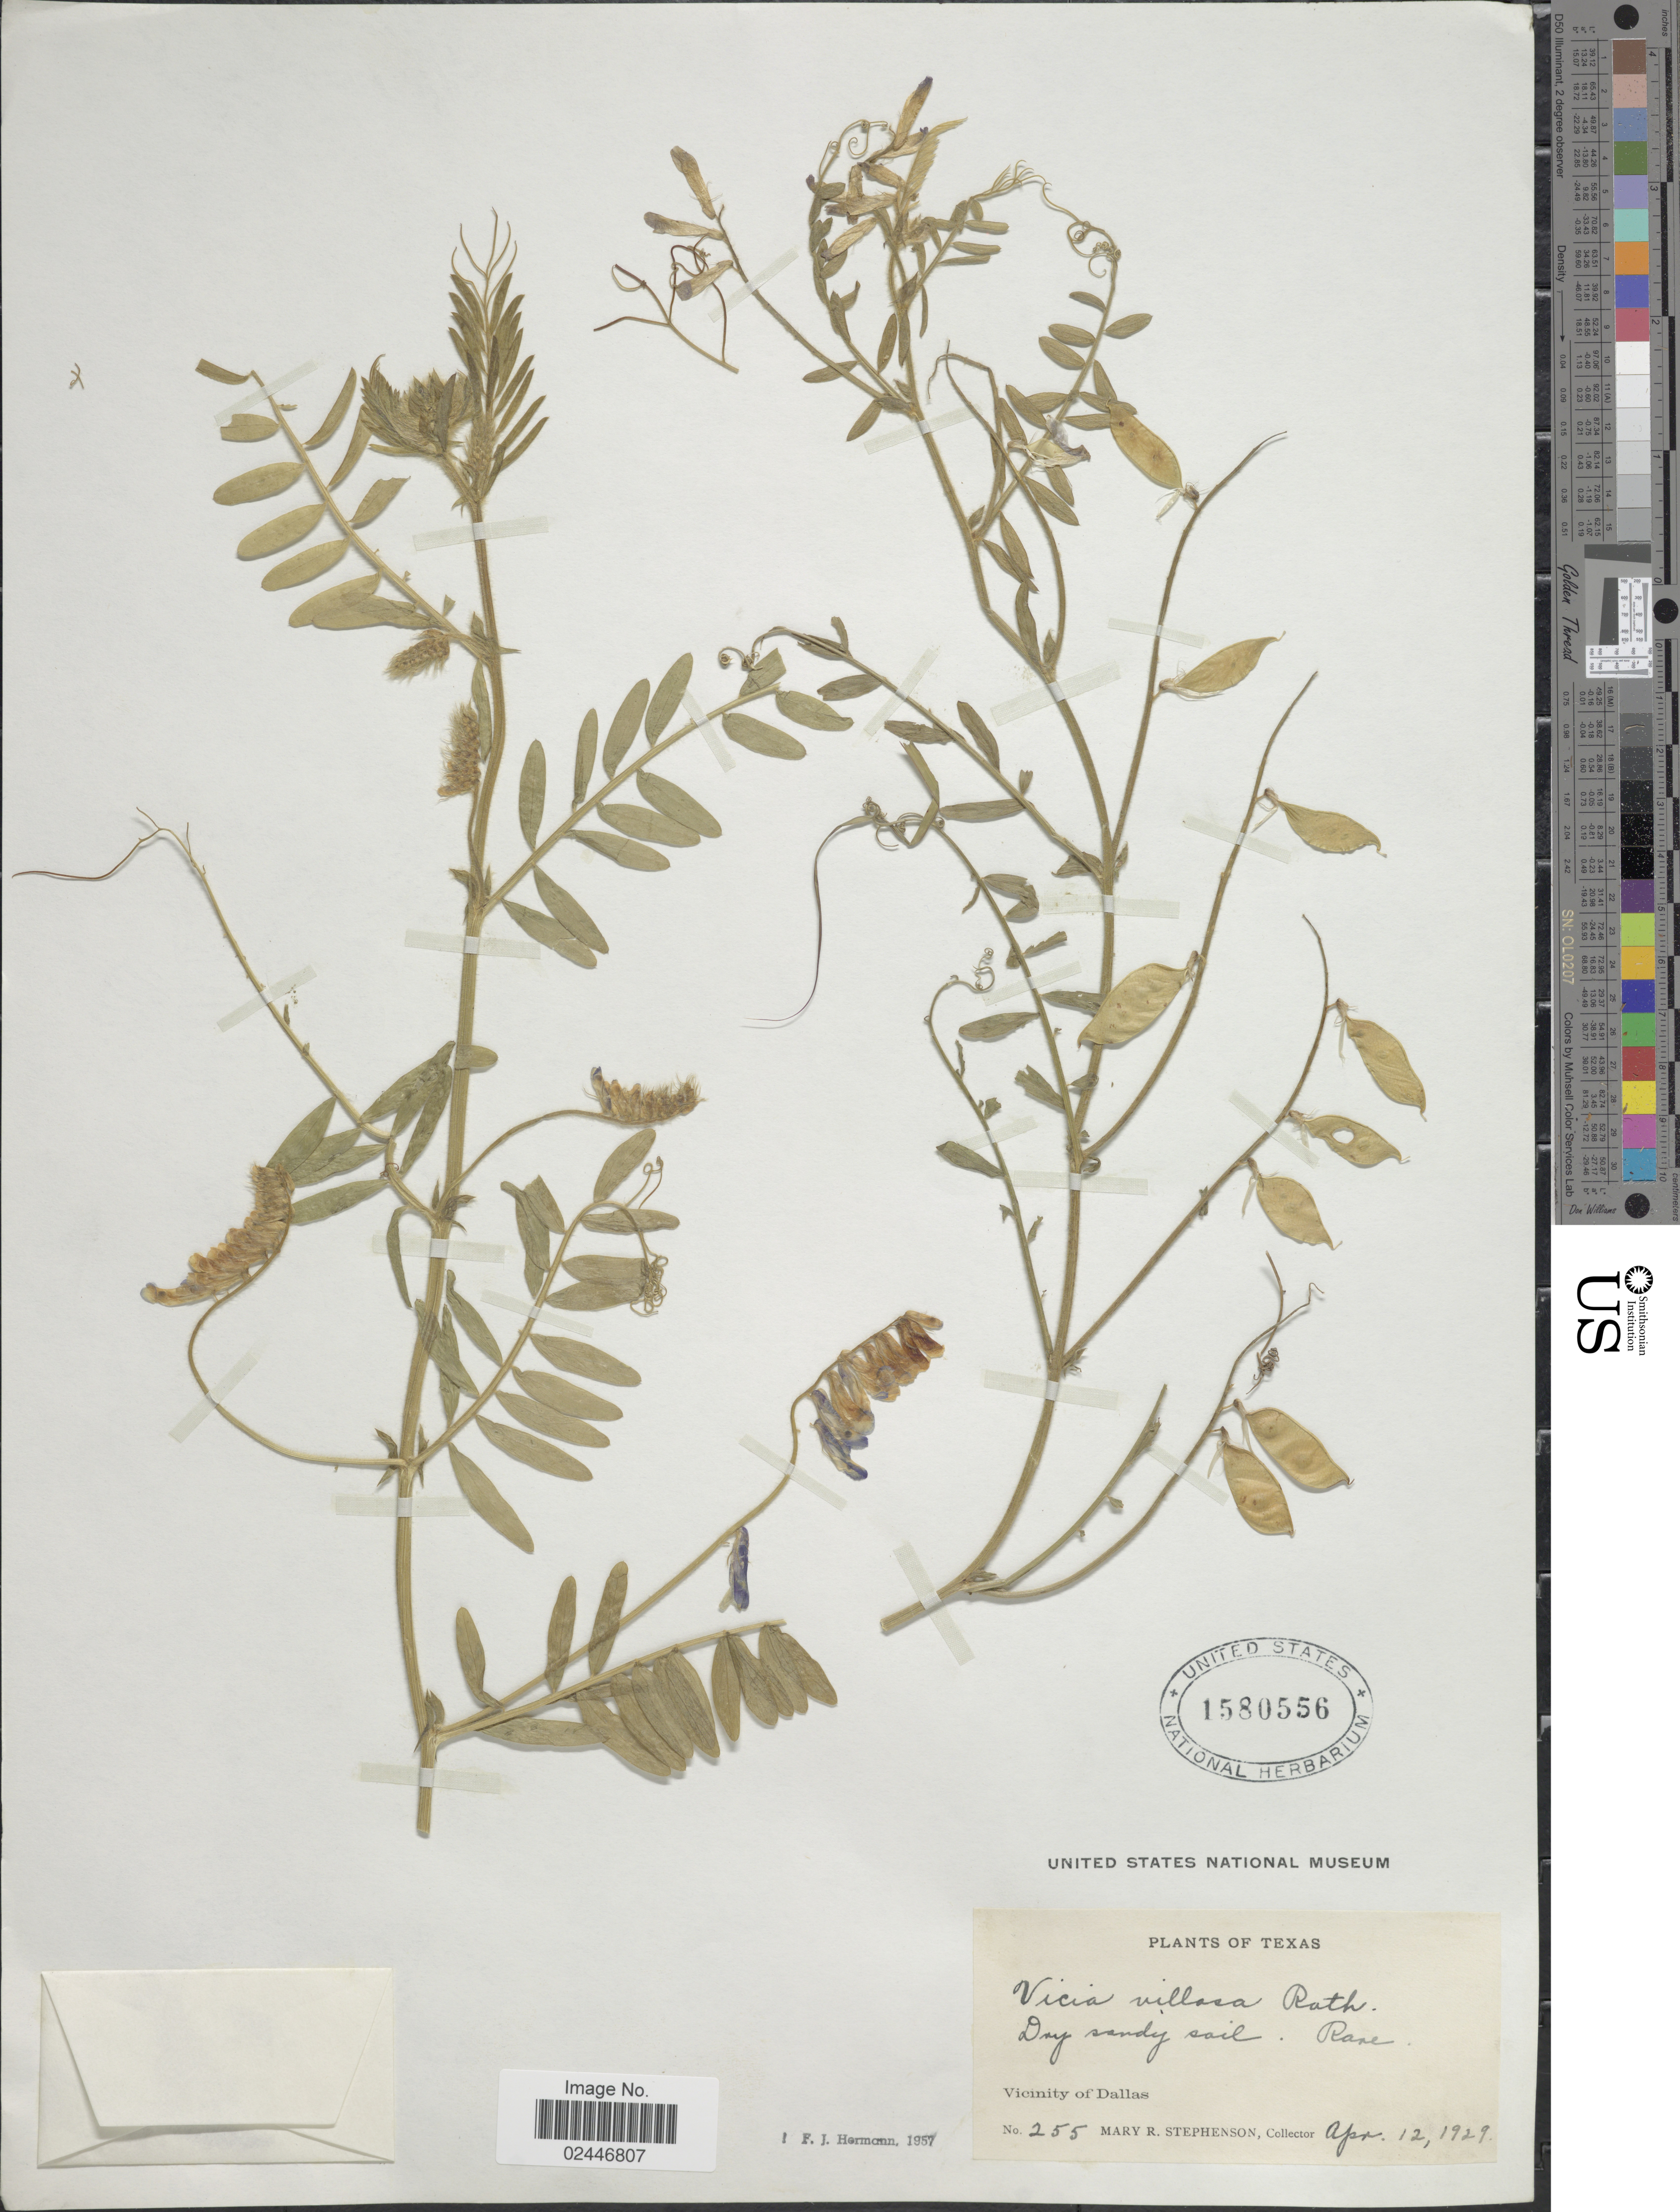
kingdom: Plantae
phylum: Tracheophyta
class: Magnoliopsida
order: Fabales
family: Fabaceae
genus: Vicia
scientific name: Vicia villosa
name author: Roth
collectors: M. Stephenson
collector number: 255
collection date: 1929-04-12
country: United States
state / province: Texas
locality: Dry sandy soil, Vicinity of Dallas.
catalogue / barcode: US 1580556